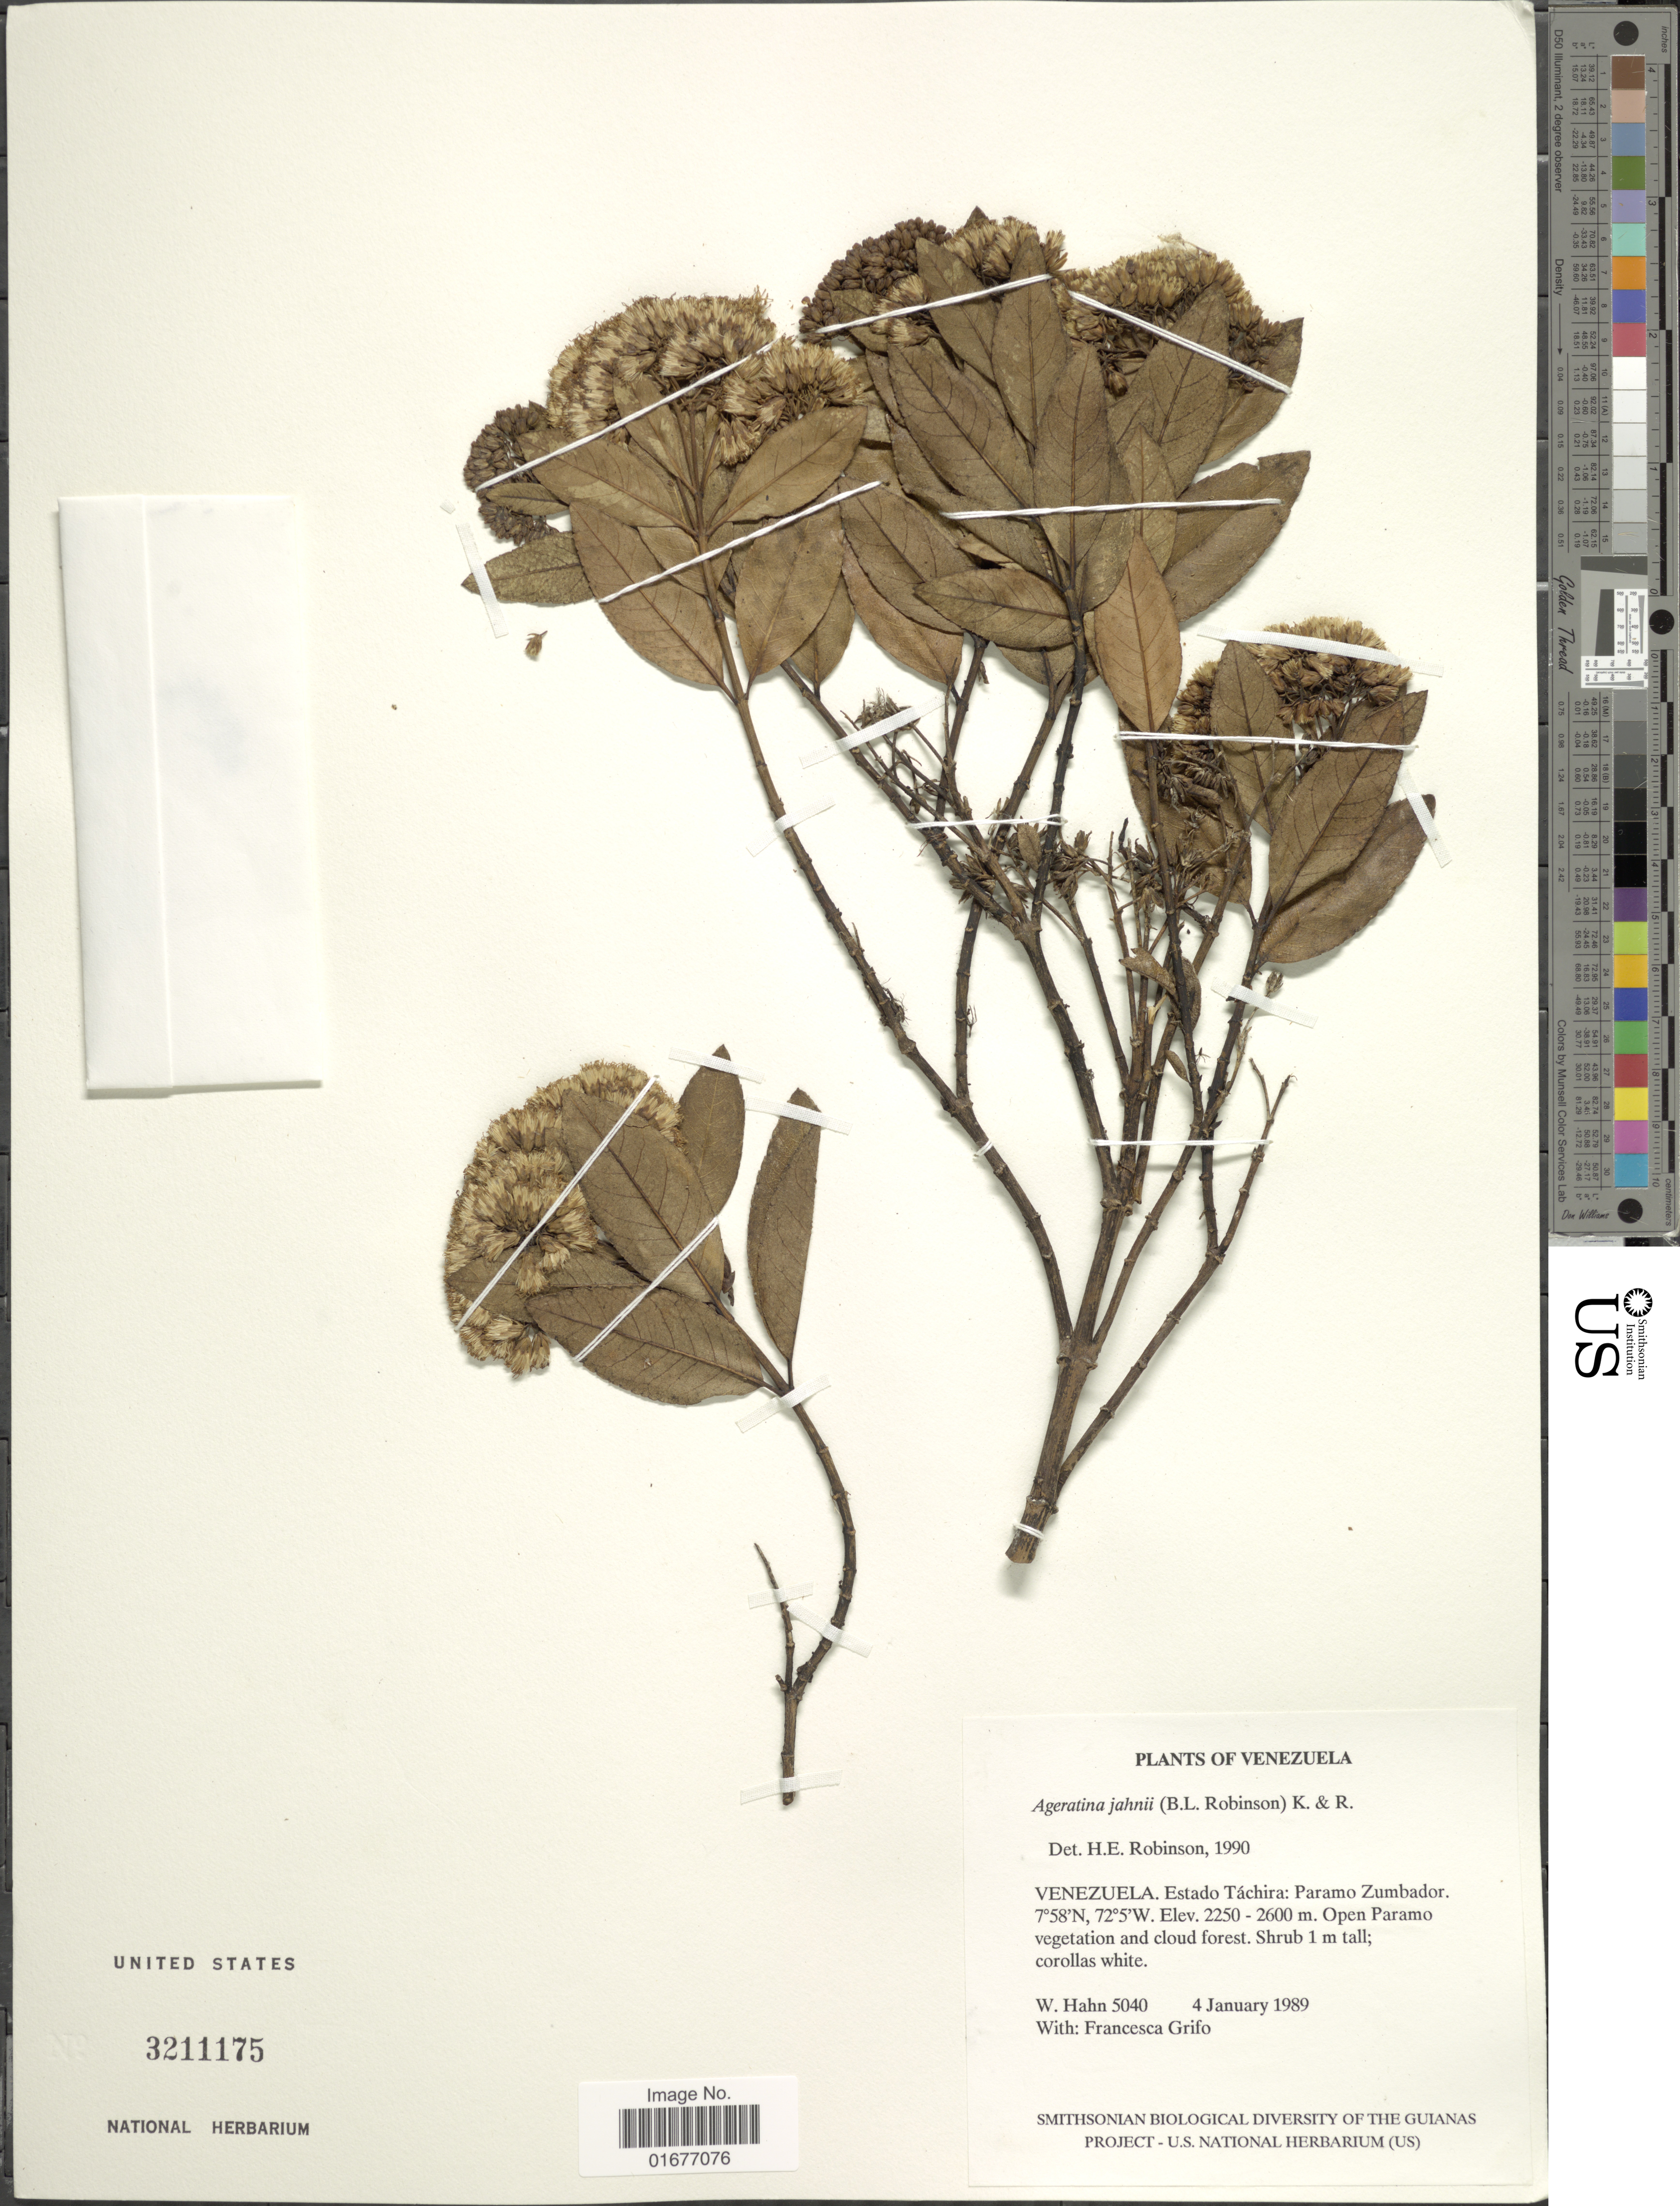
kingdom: Plantae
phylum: Tracheophyta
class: Magnoliopsida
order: Asterales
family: Asteraceae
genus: Ageratina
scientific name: Ageratina jahnii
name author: (B.L. Rob.) R.M. King & H. Rob.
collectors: W. Hahn & F. Grifo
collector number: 5040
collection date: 1989-01-04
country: Venezuela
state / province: Tachira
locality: Paramo Zumbador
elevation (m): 2250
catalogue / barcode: US 3211175